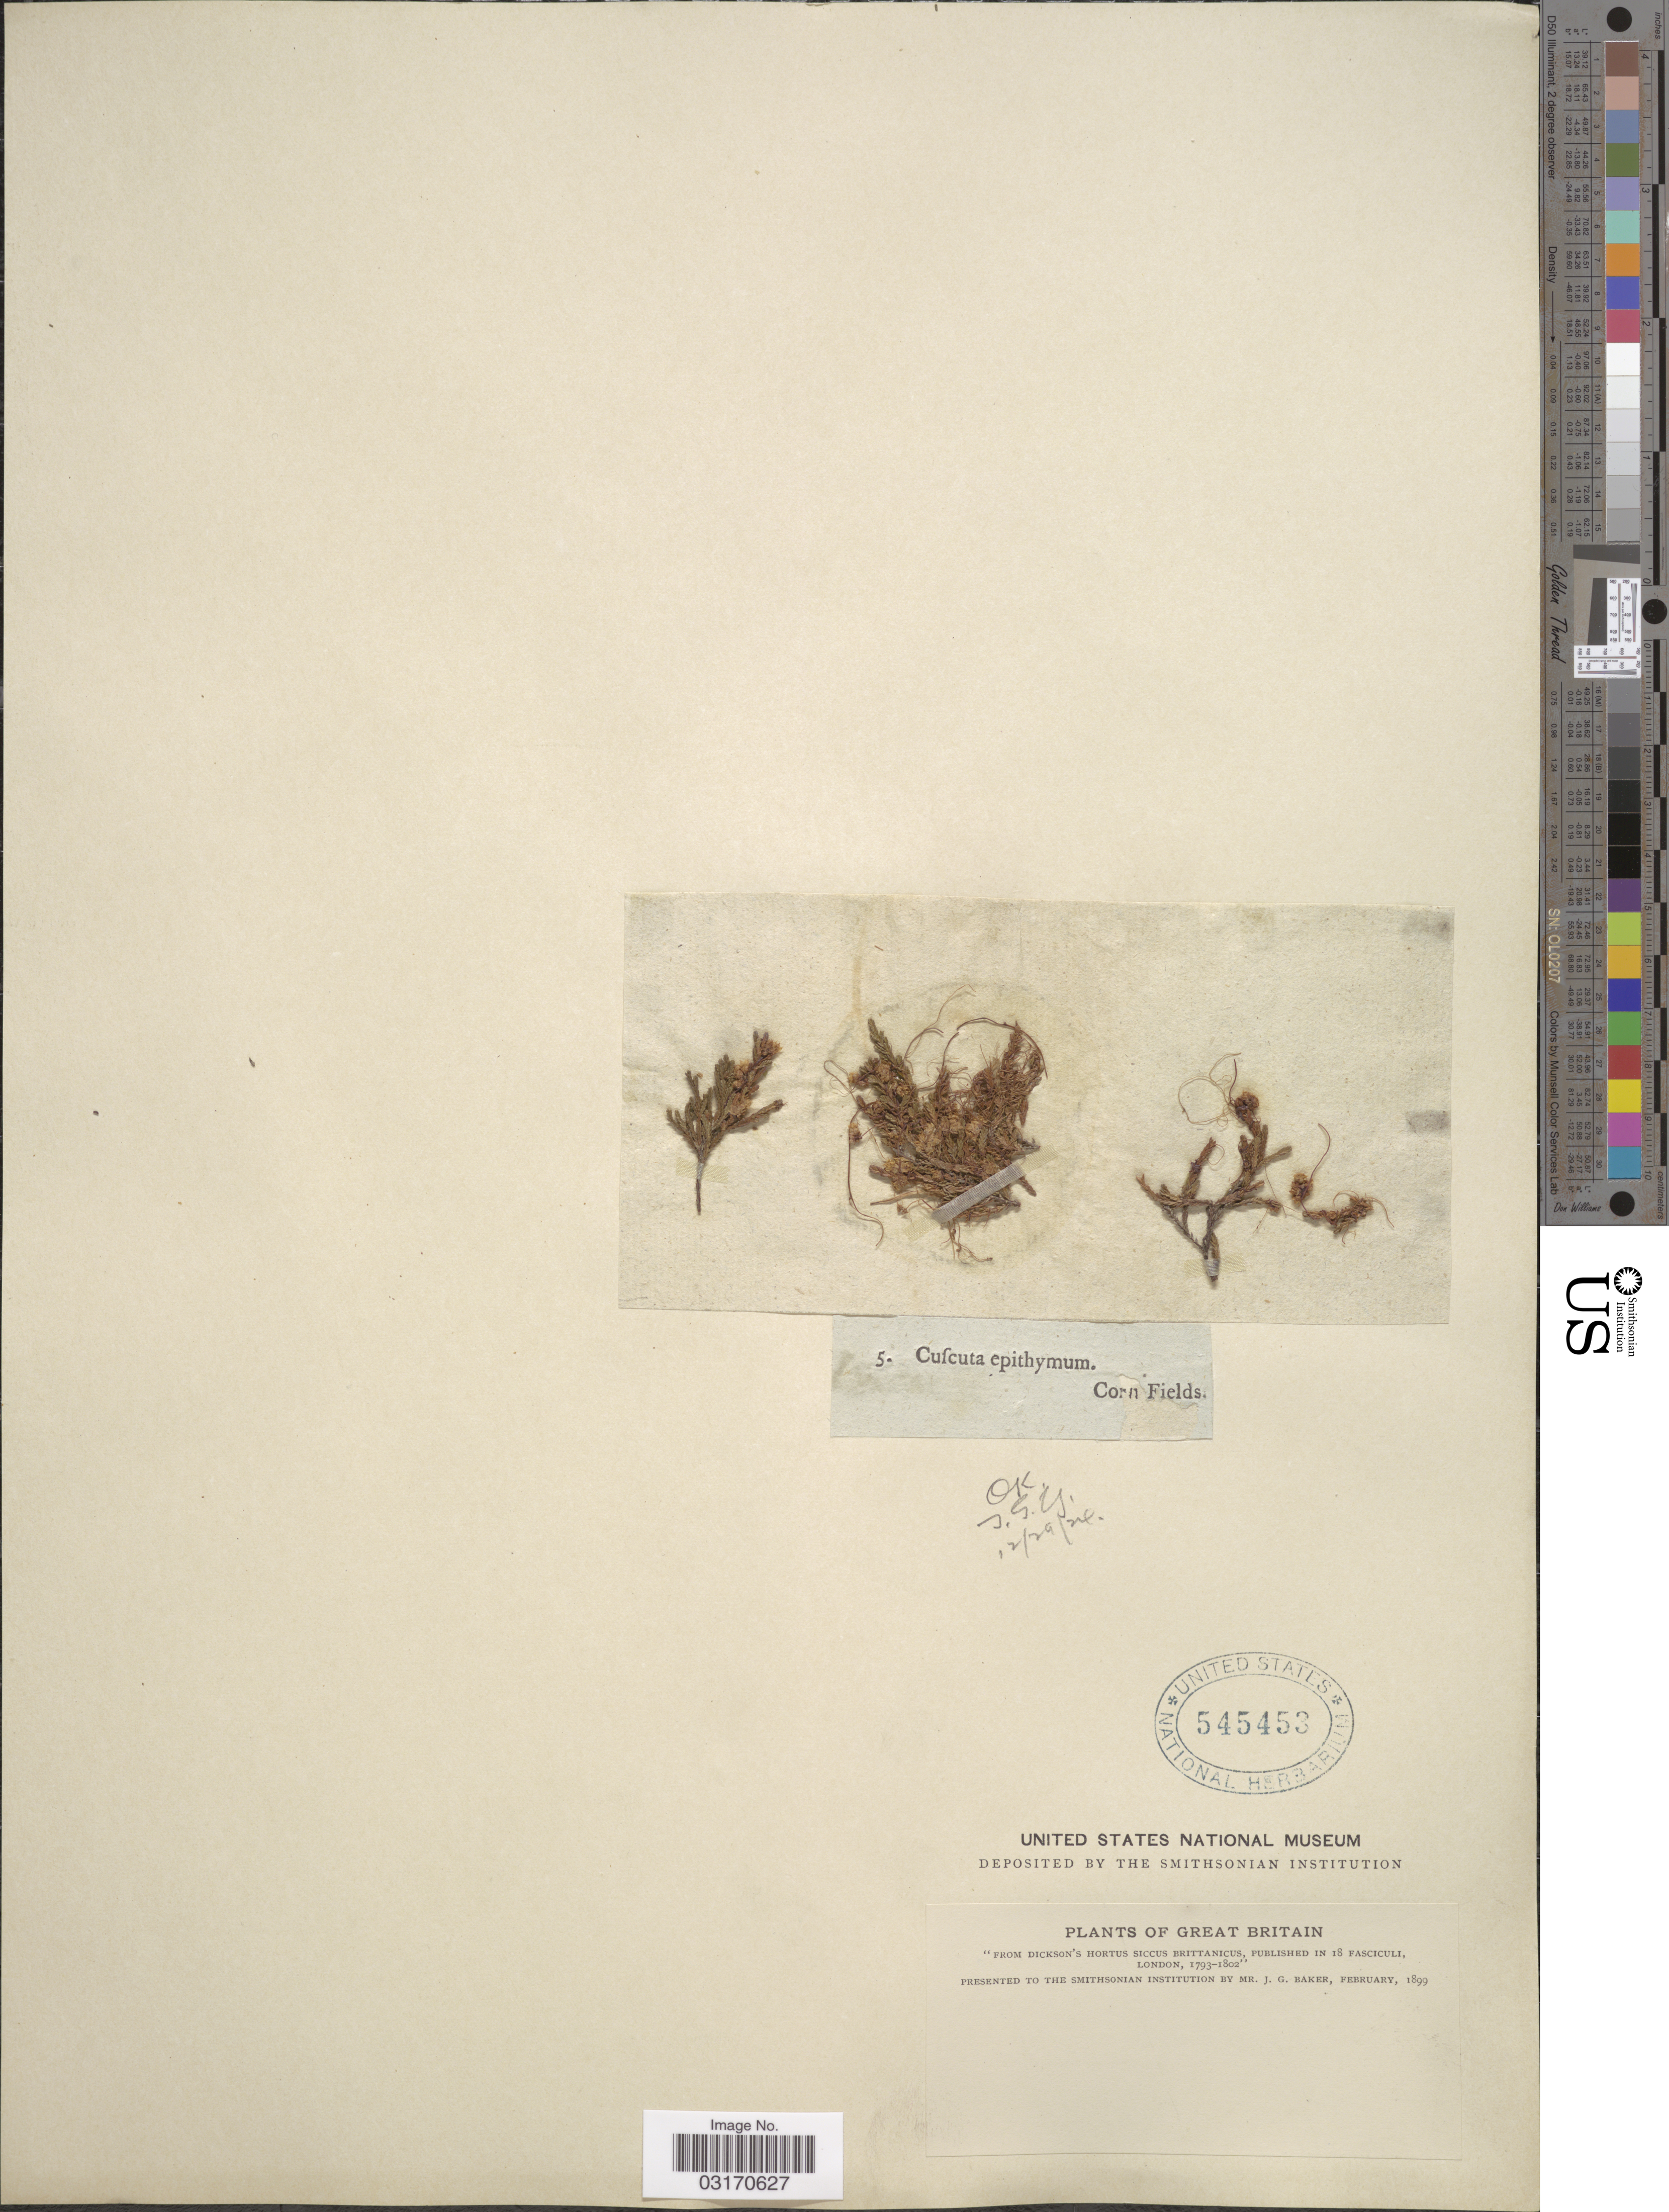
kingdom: Plantae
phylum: Tracheophyta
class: Magnoliopsida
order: Solanales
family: Convolvulaceae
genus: Cuscuta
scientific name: Cuscuta epithymum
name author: Murray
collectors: J. G. Baker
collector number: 5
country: United Kingdom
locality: Great Britain. Corn Fields.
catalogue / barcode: US 545453